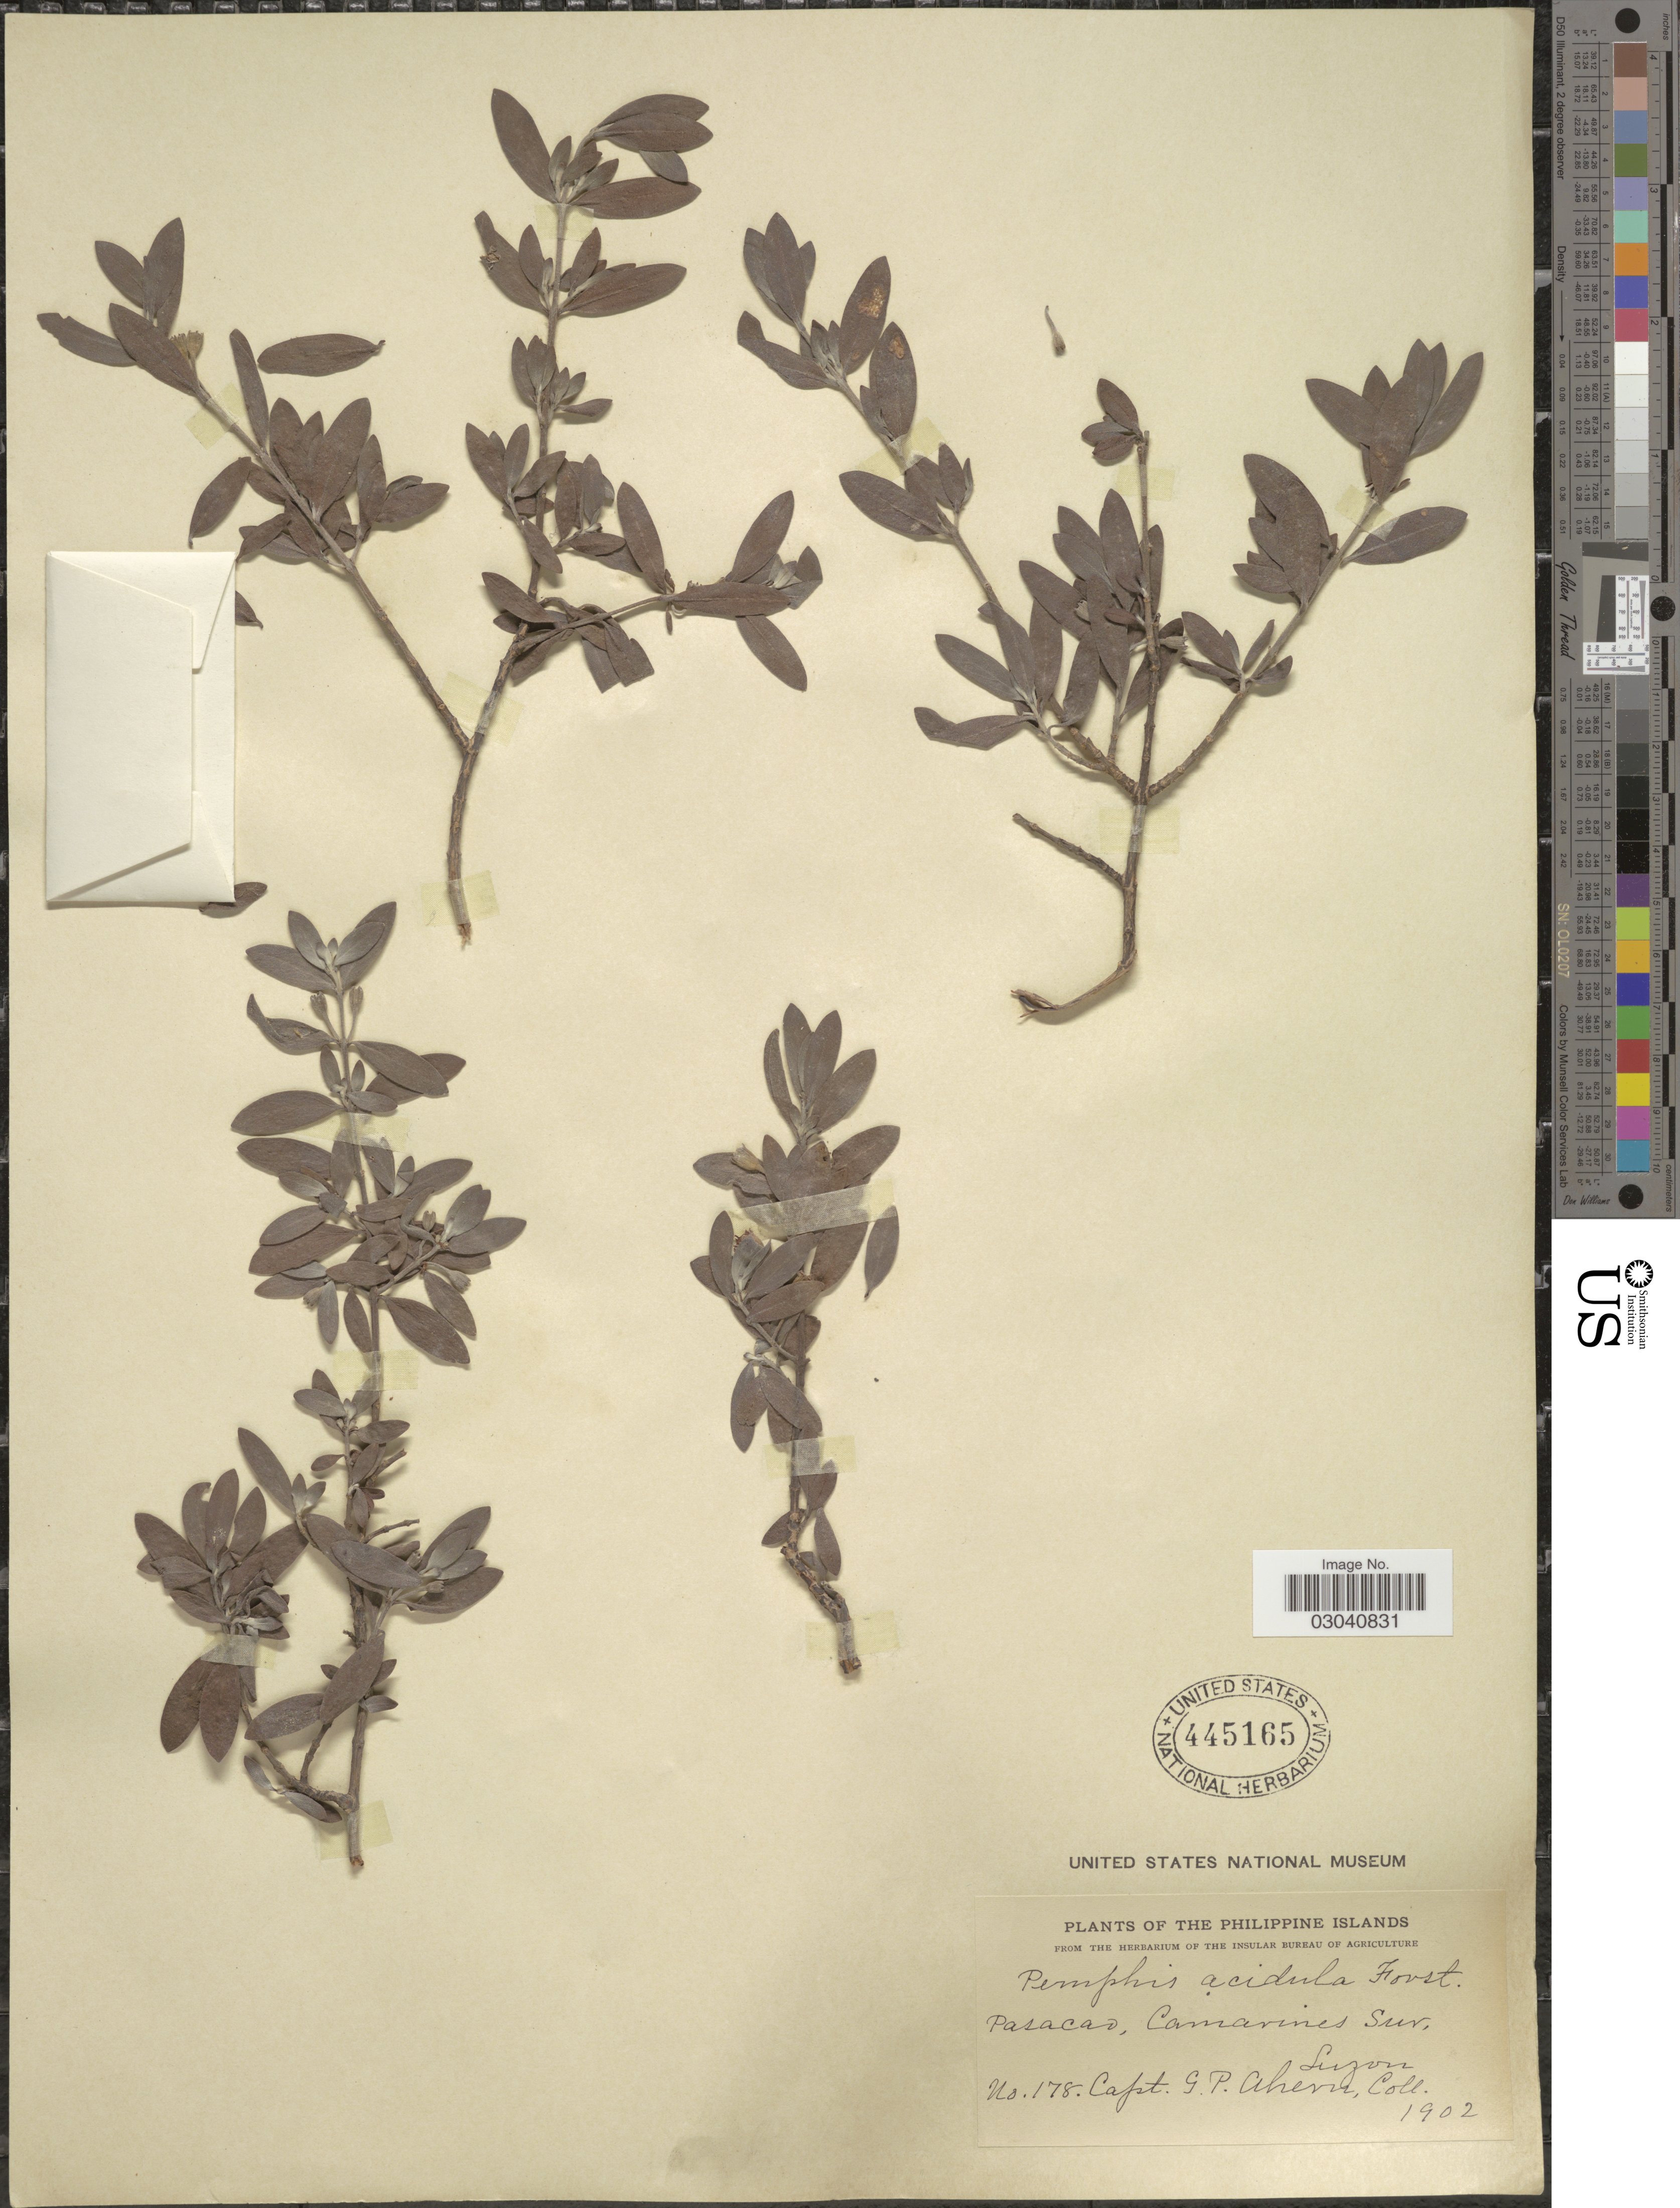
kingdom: Plantae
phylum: Tracheophyta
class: Magnoliopsida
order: Myrtales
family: Lythraceae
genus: Pemphis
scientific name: Pemphis acidula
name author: J.R. Forst. & G. Forst.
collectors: G. Ahern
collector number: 178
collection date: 1902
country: Philippines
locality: Pasacao, Camarines Sur, Luzon.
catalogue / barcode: US 445165